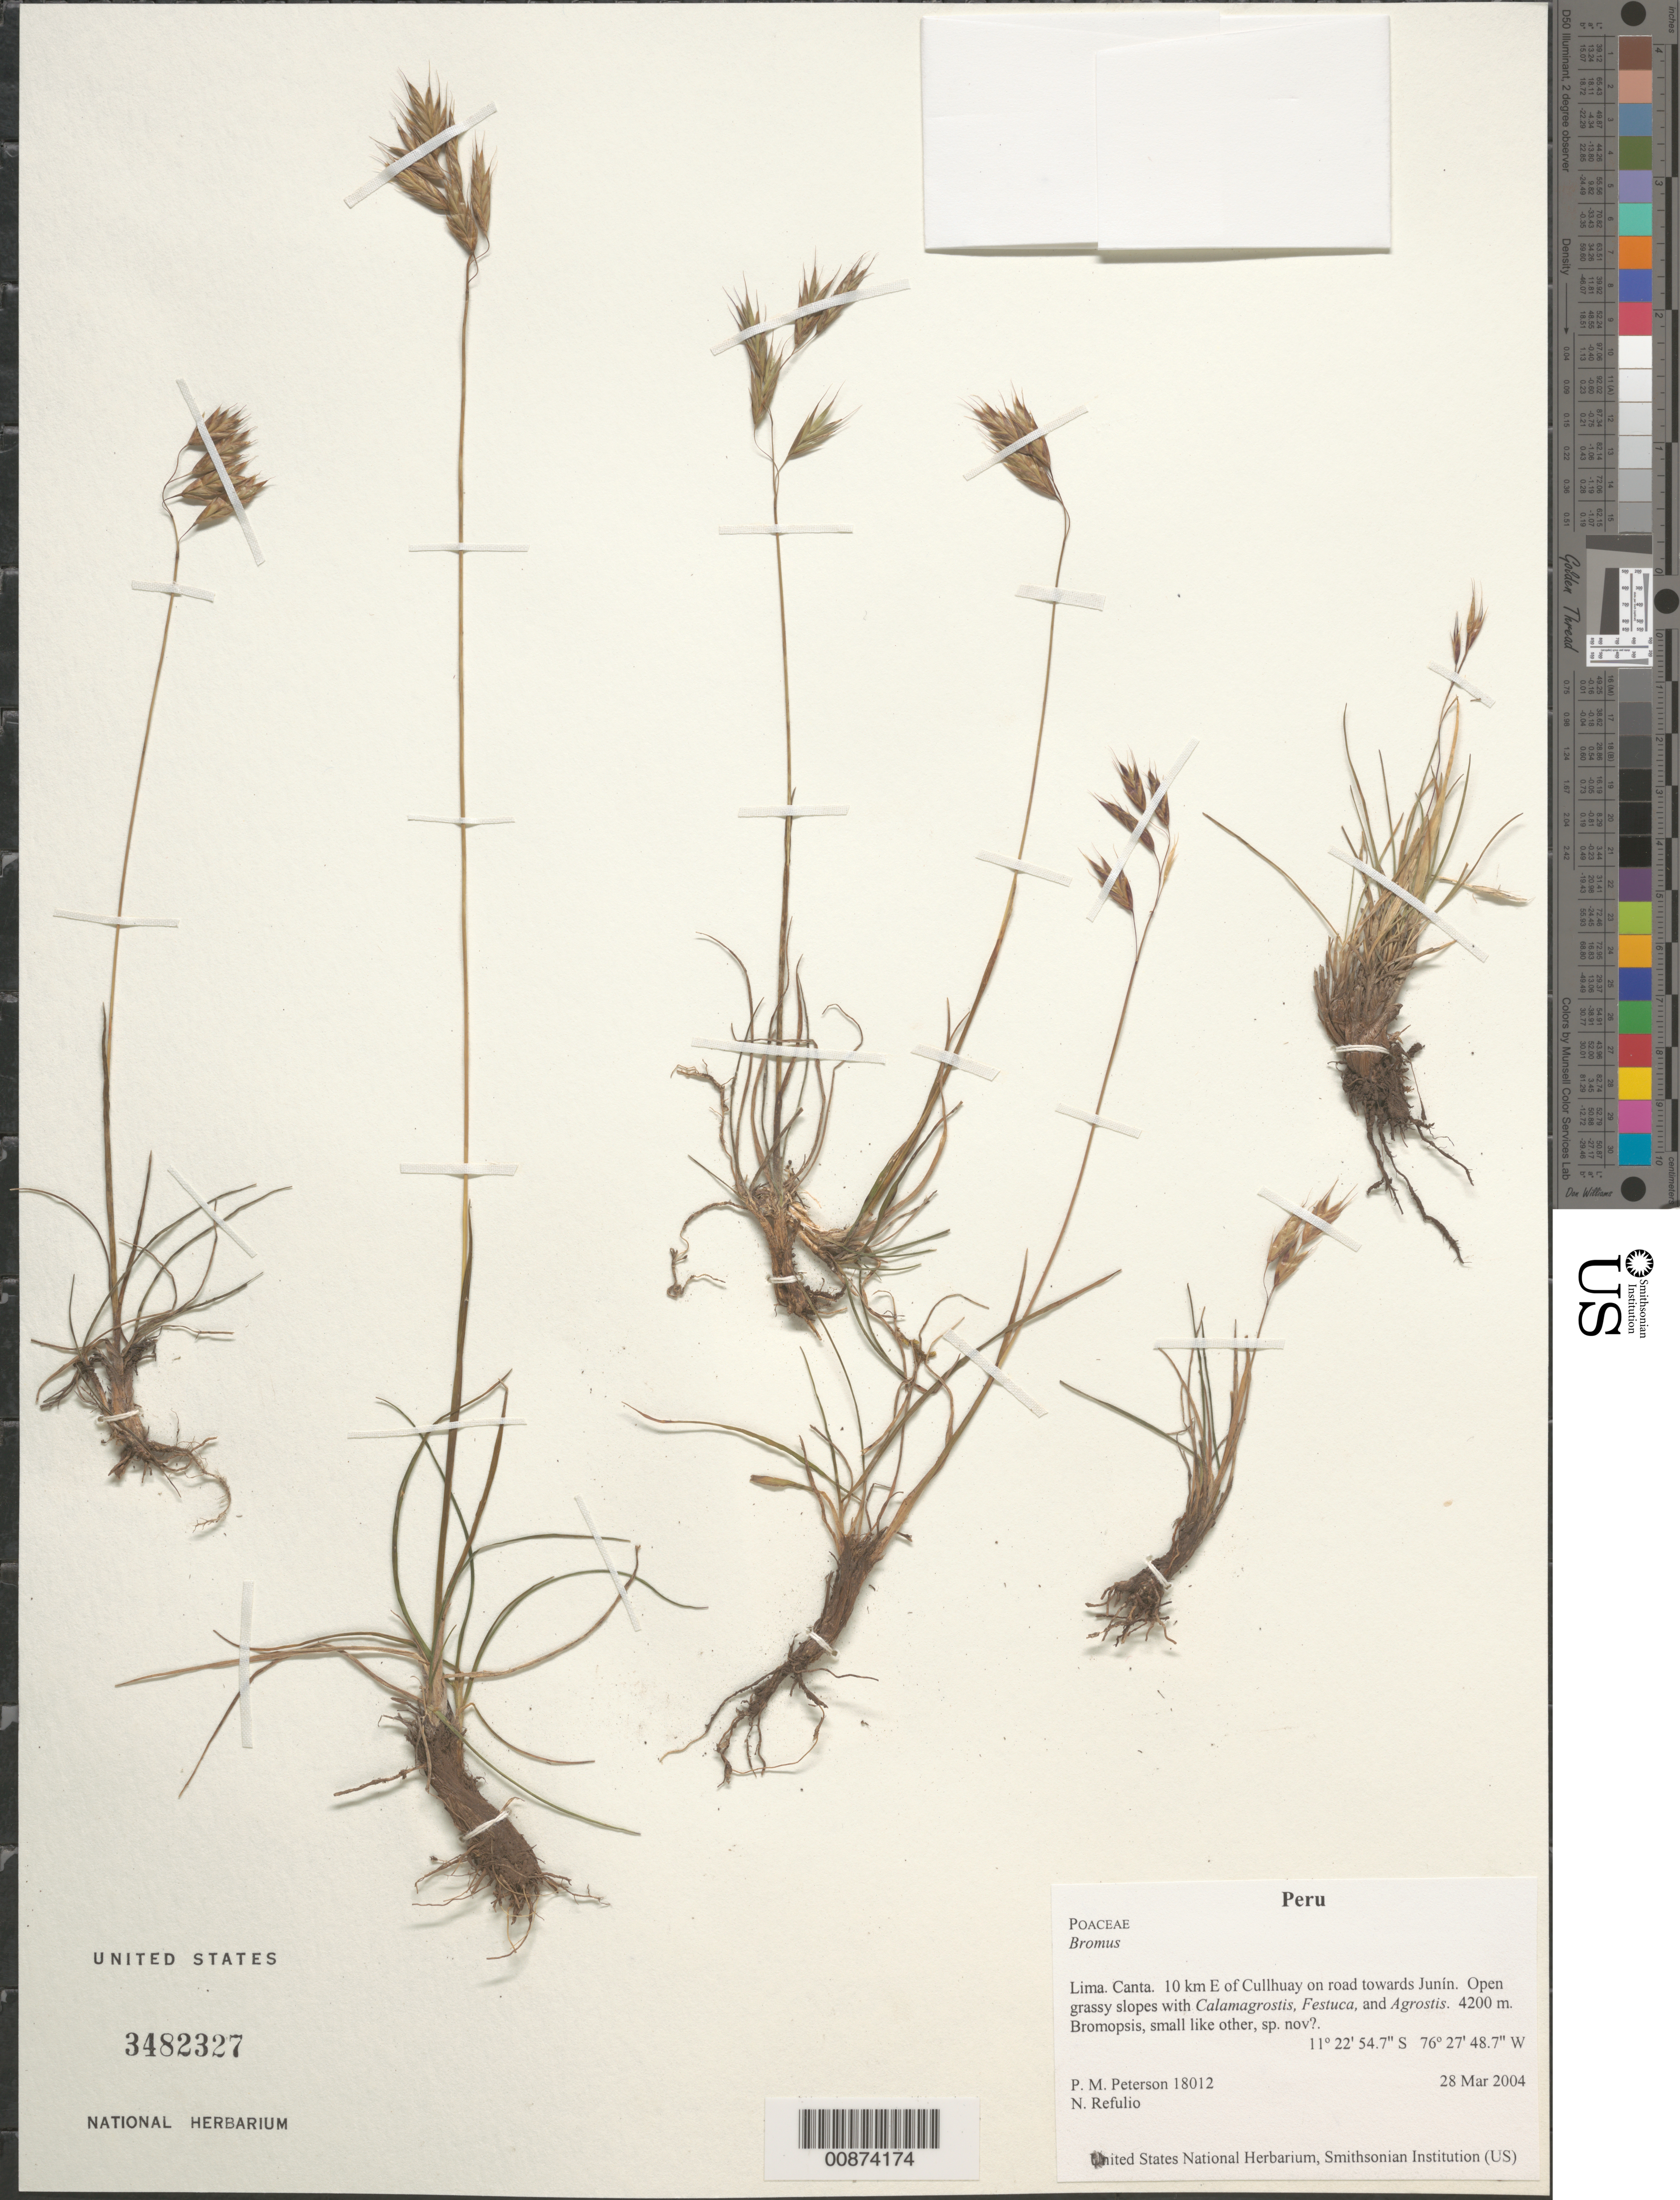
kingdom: Plantae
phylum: Tracheophyta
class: Liliopsida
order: Poales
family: Poaceae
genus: Bromus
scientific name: Bromus sp.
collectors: P. M. Peterson & N. Refulio-Rodríguez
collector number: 18012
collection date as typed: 28 Mar 2004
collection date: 2004-03-28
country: Peru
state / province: Lima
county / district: Canta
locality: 10 km E of Cullhuay on road towards Junín. Open grassy slopes with Calamagrostis, Festuca, and Agrostis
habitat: Bromopsis, small like other, sp. nov?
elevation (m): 4200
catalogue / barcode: US 3482327